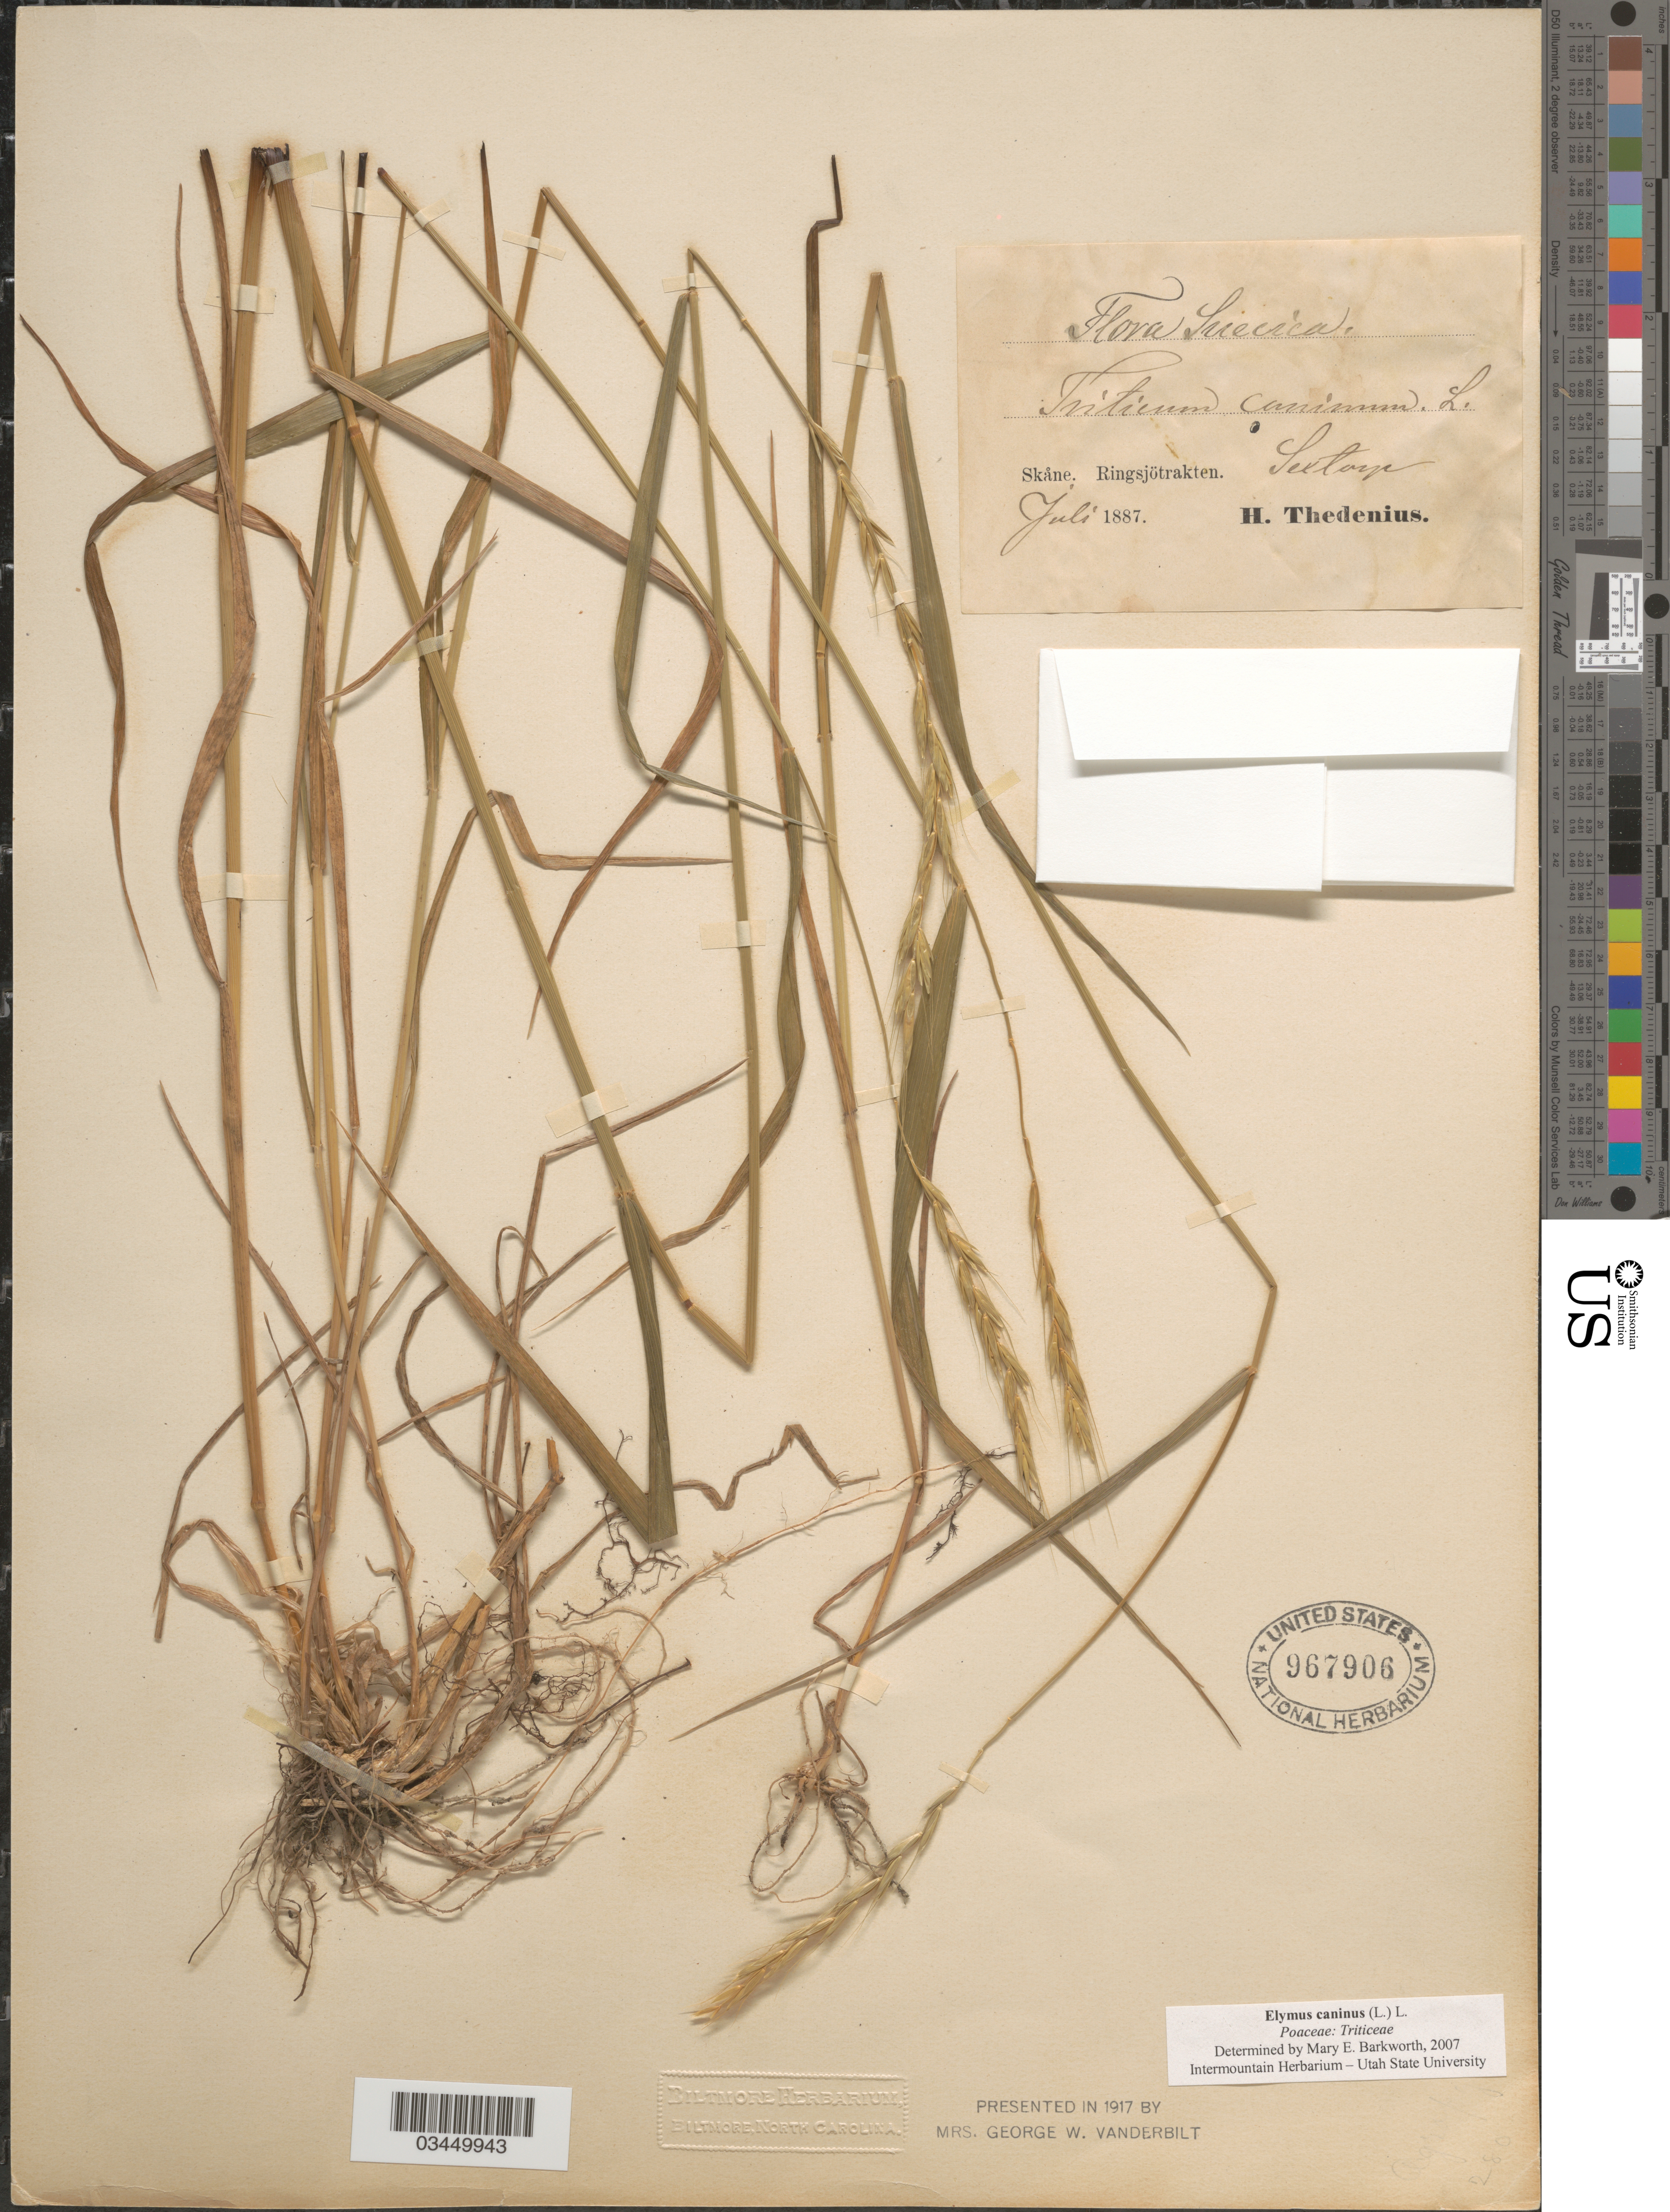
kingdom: Plantae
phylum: Tracheophyta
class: Liliopsida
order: Poales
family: Poaceae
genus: Elymus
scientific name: Elymus caninus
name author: (L.) L.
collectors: H. Thedenius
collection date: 1887-07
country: Sweden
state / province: Skåne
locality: Suecica. Ringsjötrakten. Sextorp.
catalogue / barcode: US 967906